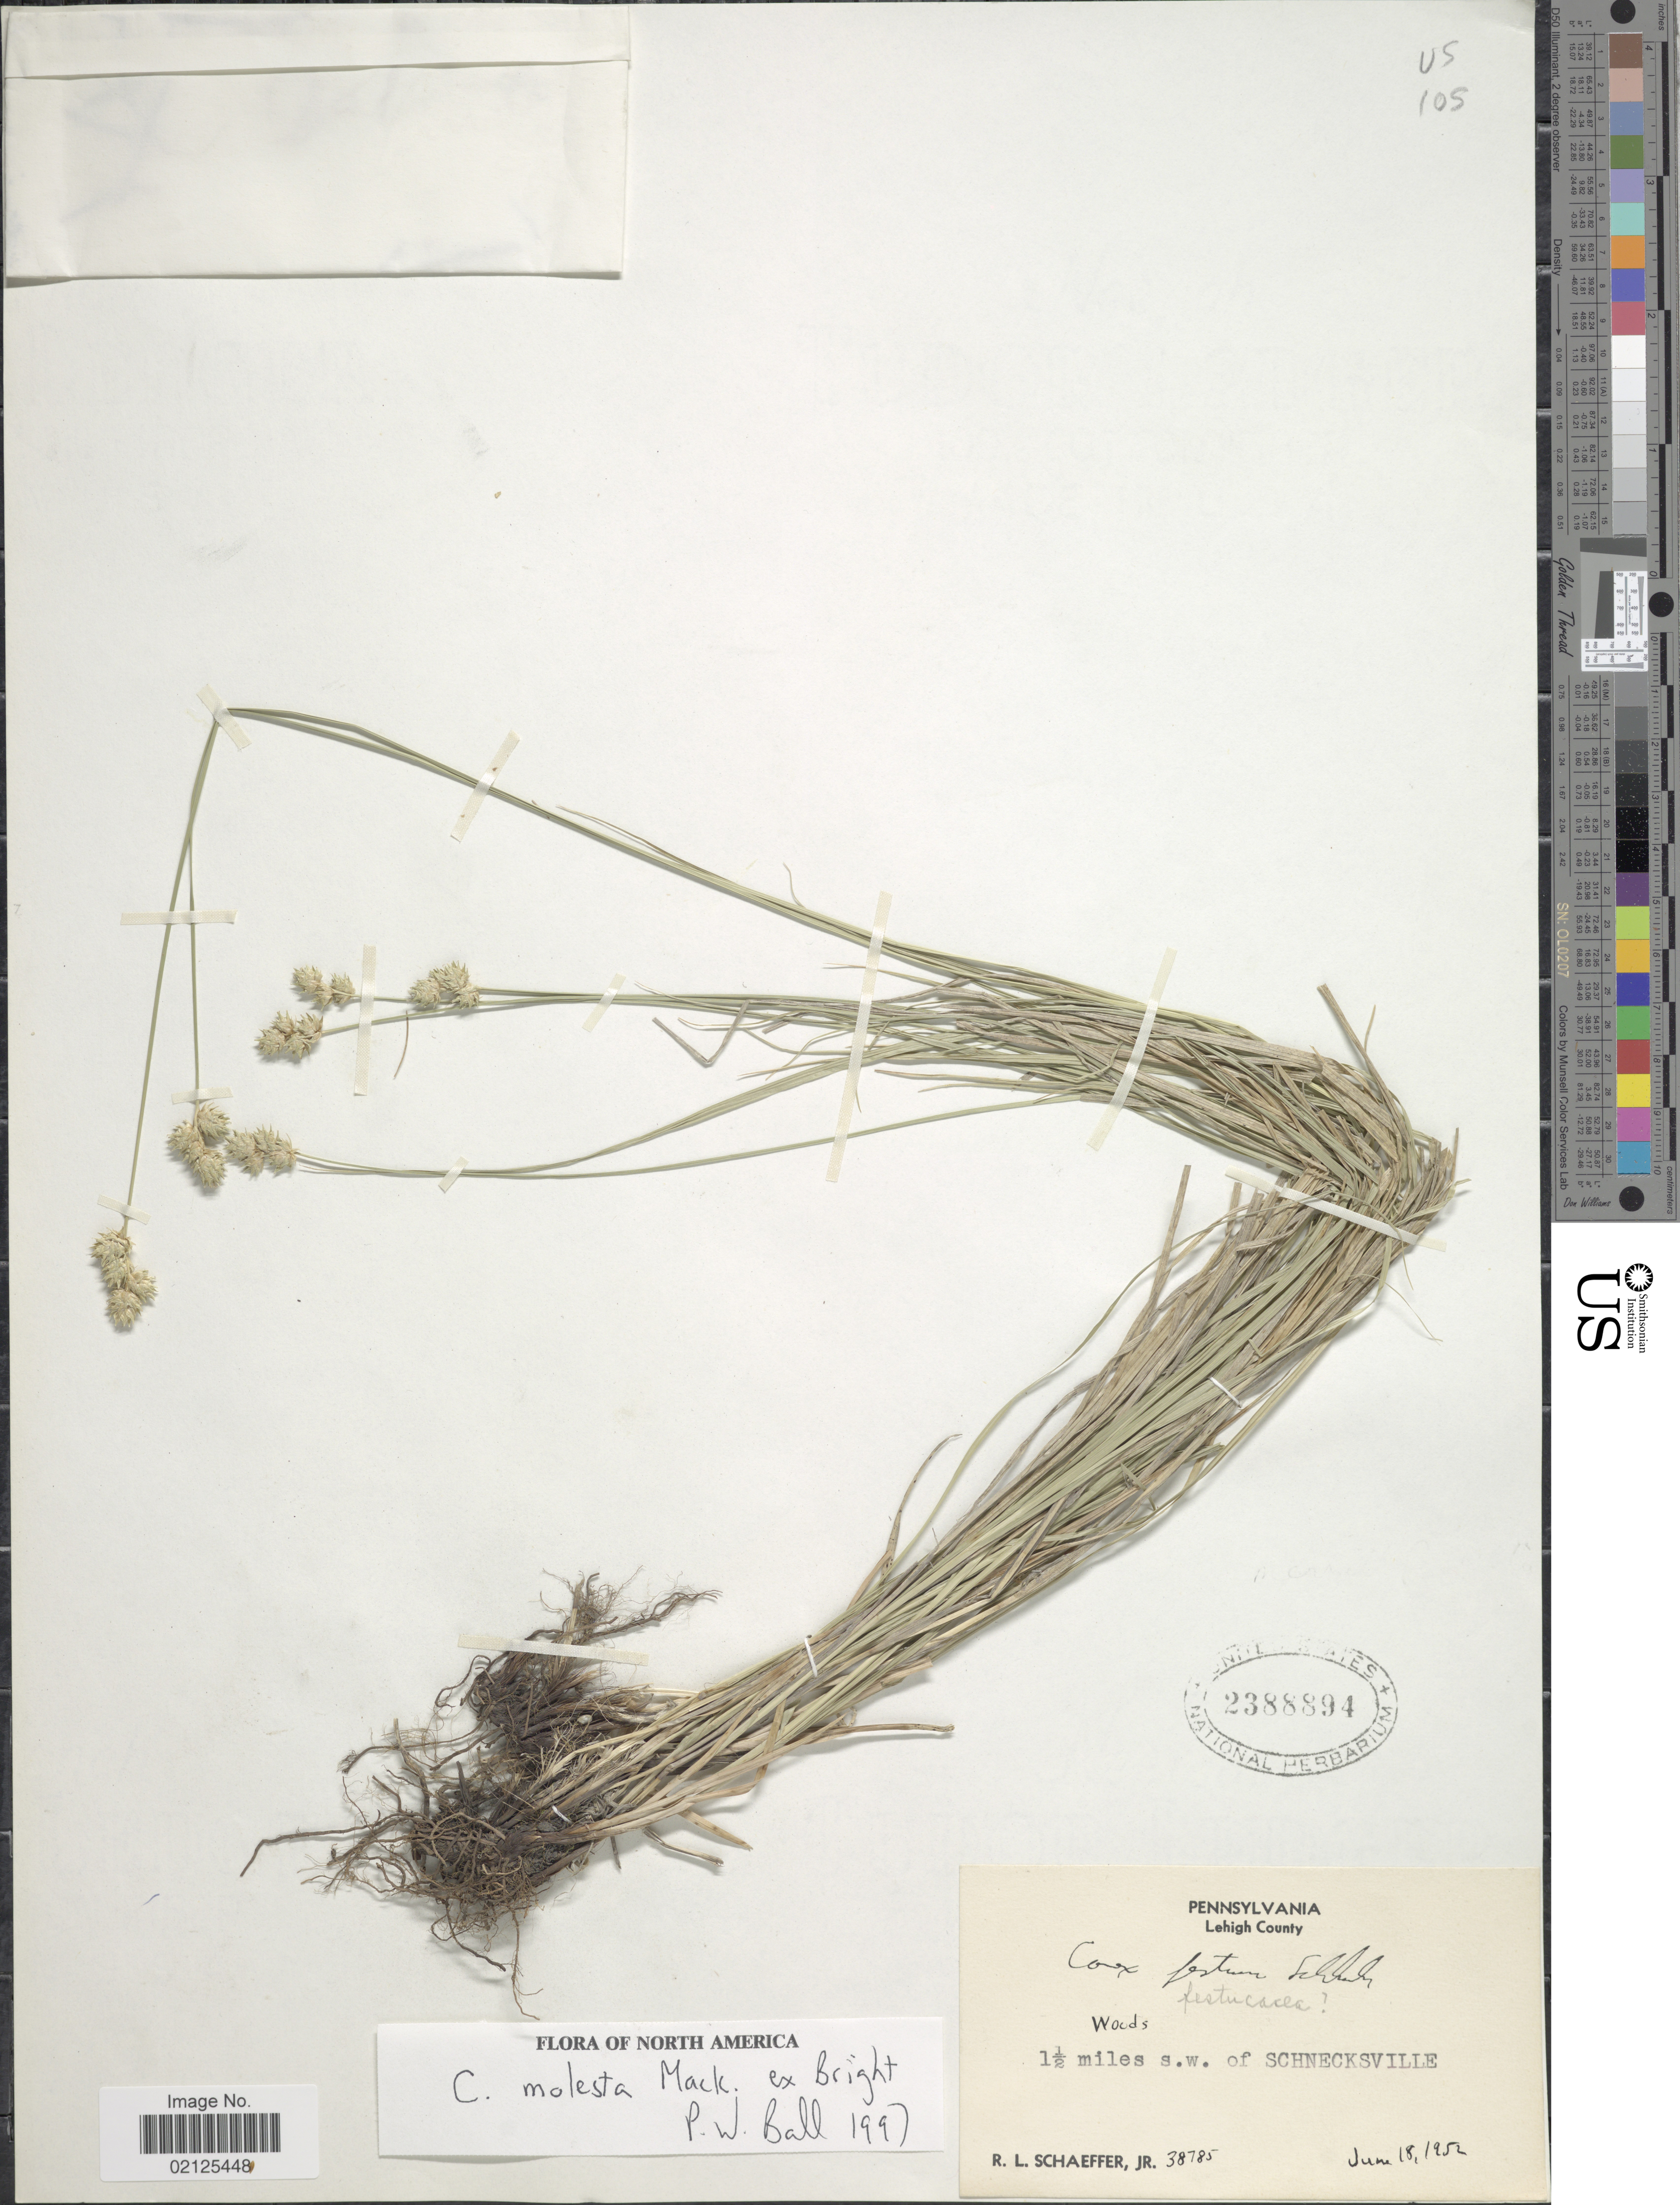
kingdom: Plantae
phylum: Tracheophyta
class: Liliopsida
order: Poales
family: Cyperaceae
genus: Carex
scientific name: Carex molesta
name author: Mack.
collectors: R. L. Schaeffer Jr.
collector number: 38785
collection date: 1952-06-18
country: United States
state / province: Pennsylvania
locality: Lehigh County, Woods, 1½ miles s.w. of Schnecksville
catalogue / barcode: US 2388894